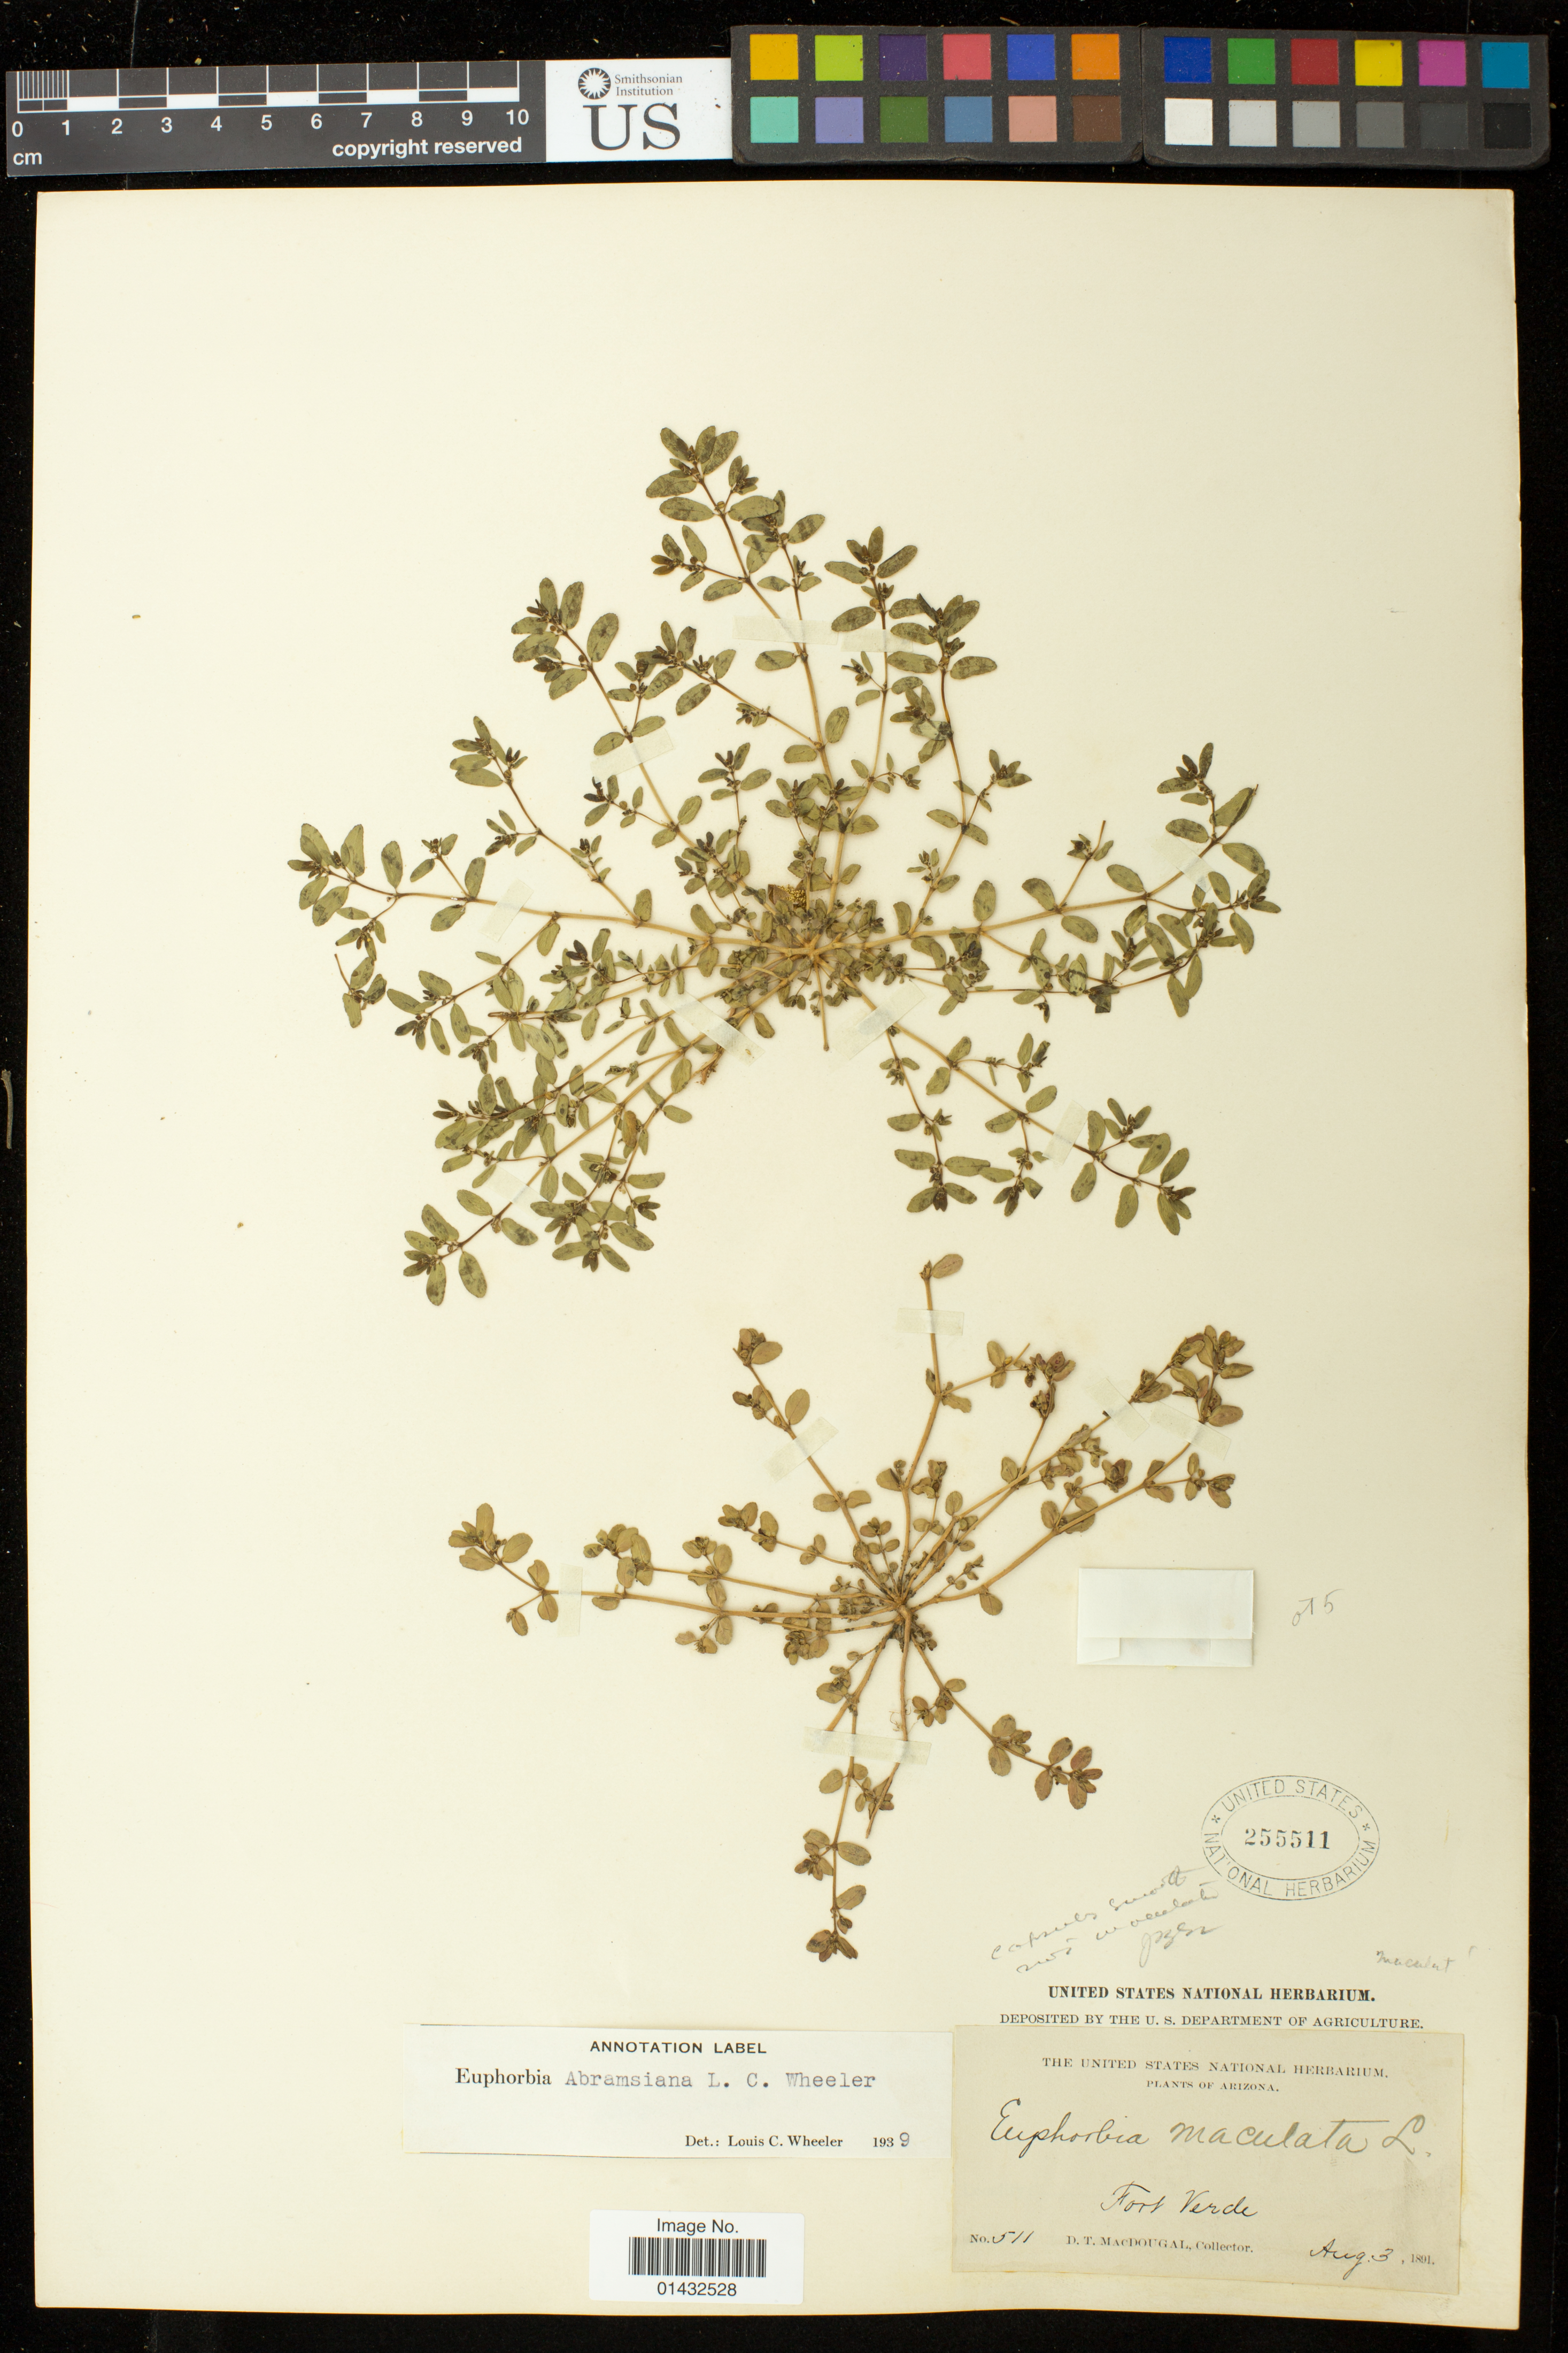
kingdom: Plantae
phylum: Tracheophyta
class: Magnoliopsida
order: Malpighiales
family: Euphorbiaceae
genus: Euphorbia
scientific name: Euphorbia abramsiana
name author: L.C. Wheeler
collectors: D. T. MacDougal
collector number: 511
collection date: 1891-08-03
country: United States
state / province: Arizona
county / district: Yavapai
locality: Fort Verde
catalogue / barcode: US 255511